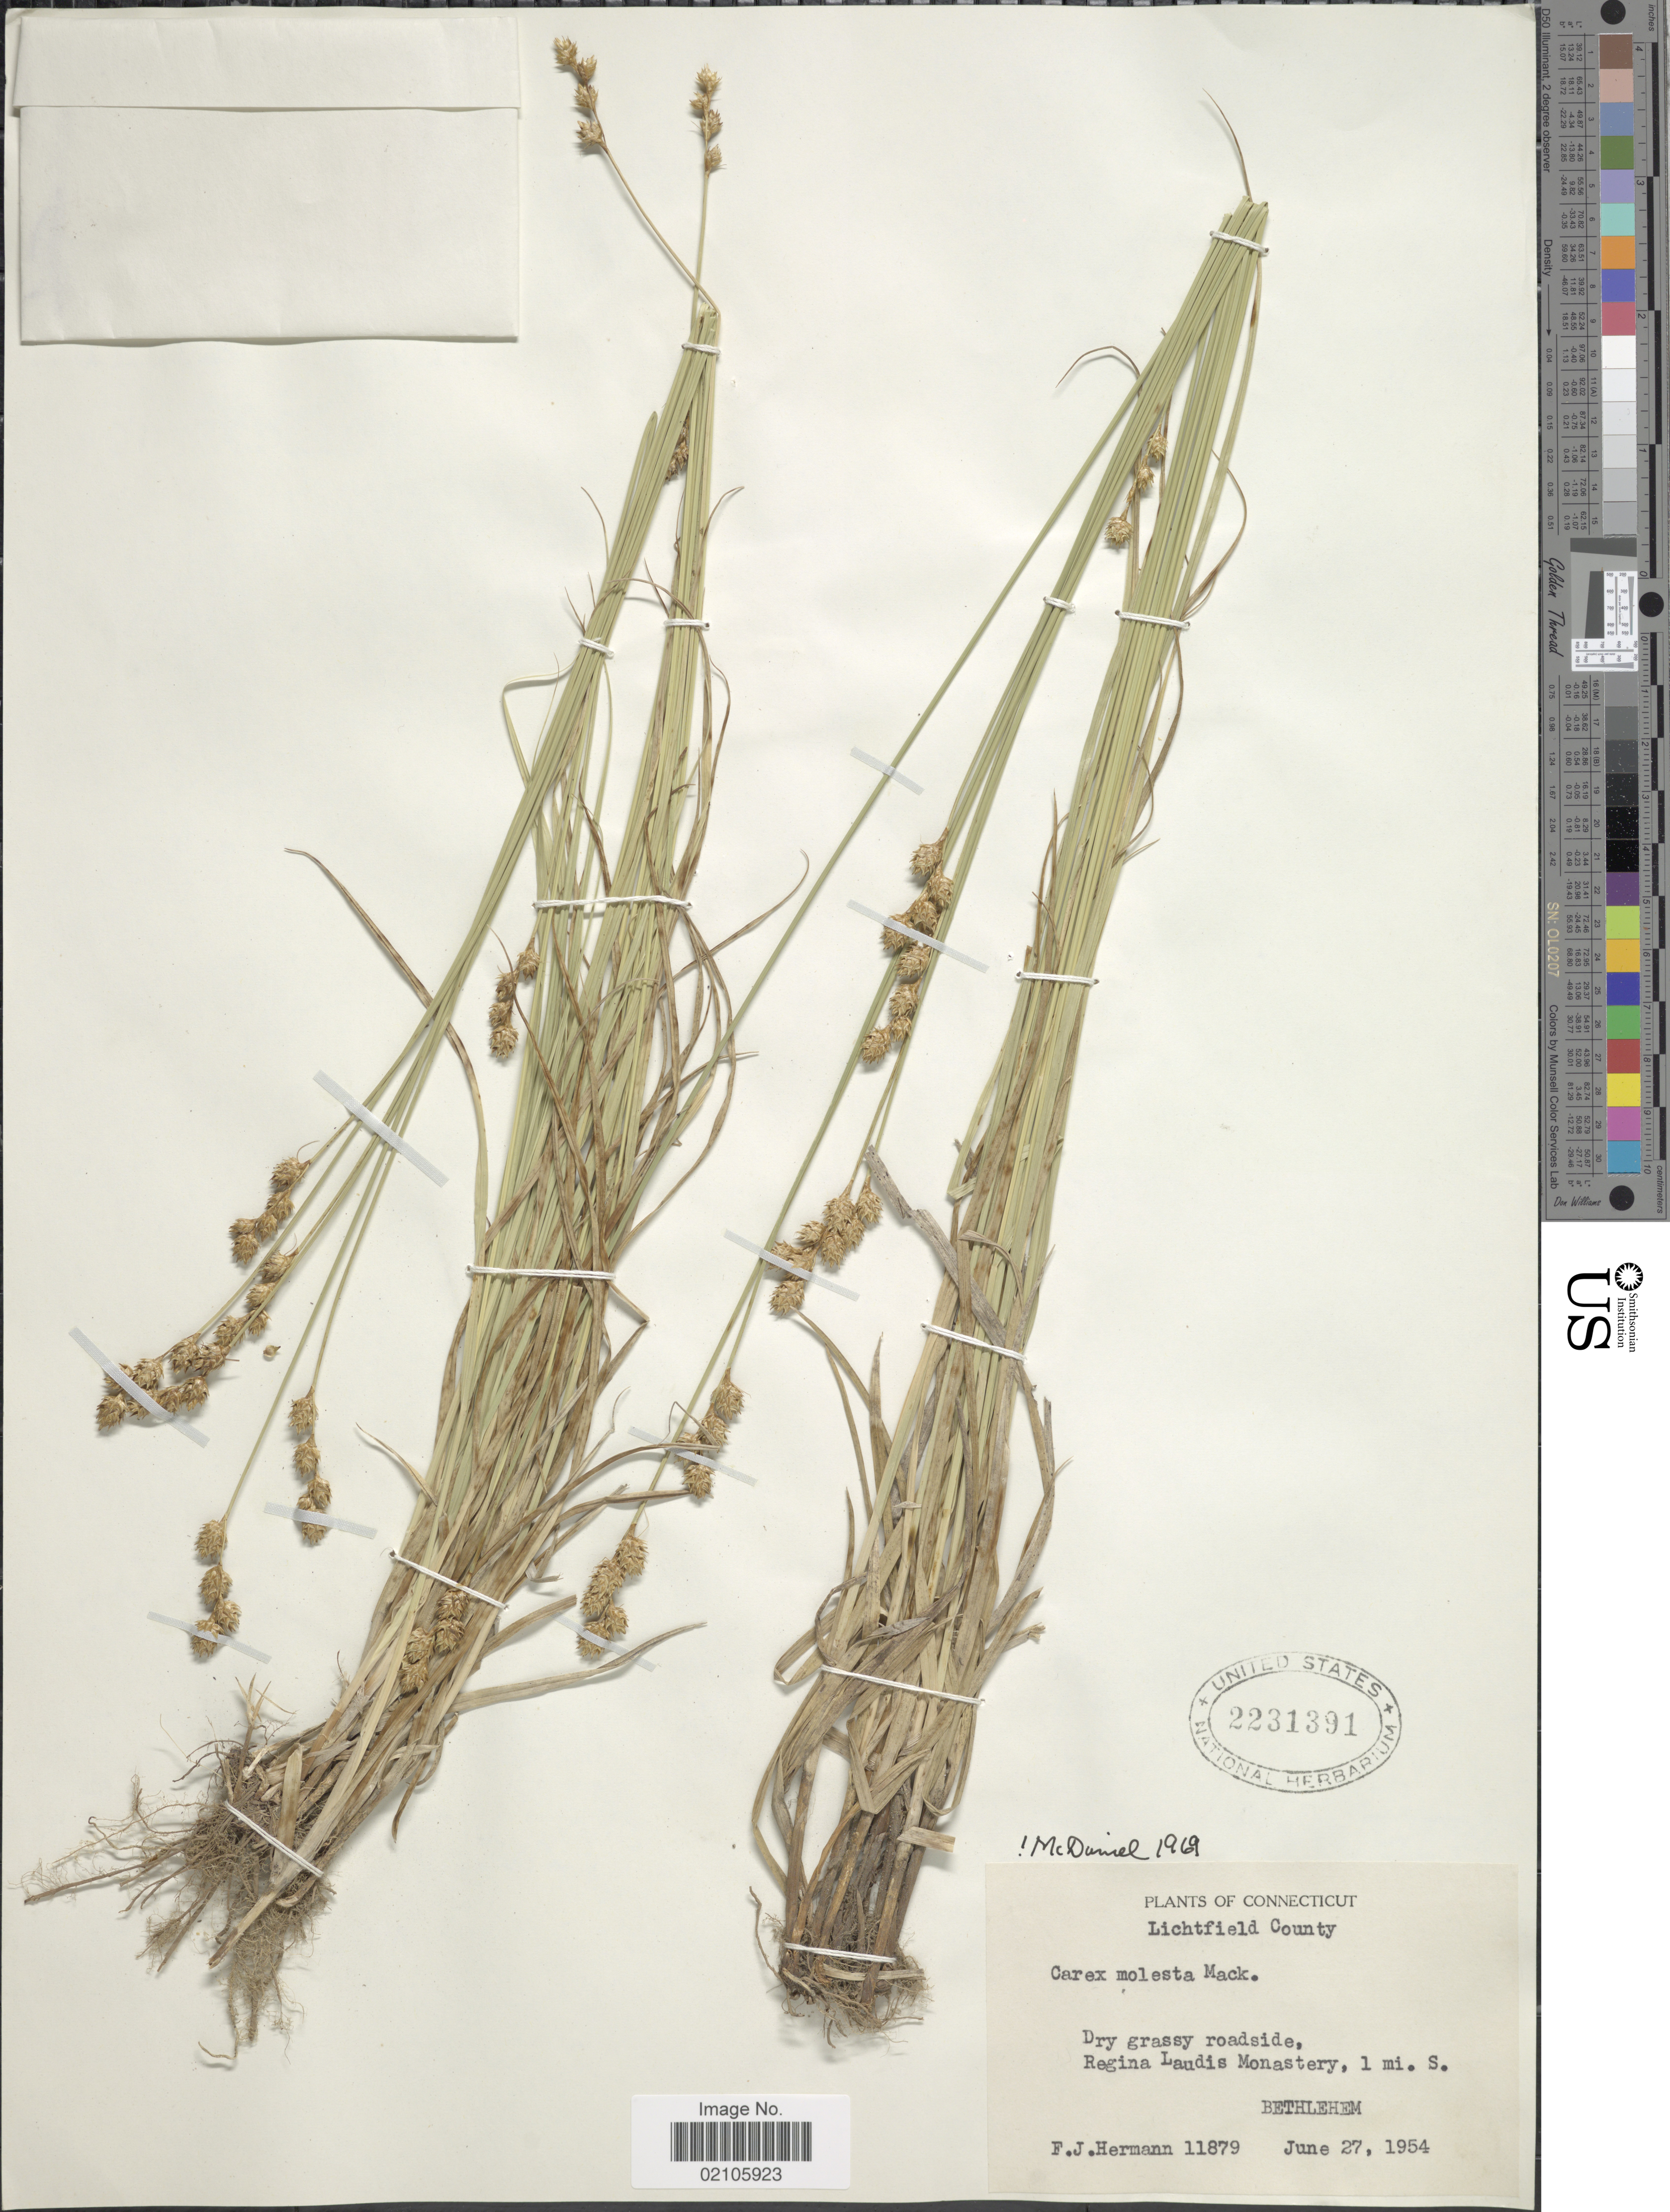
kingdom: Plantae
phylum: Tracheophyta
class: Liliopsida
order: Poales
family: Cyperaceae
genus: Carex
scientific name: Carex brevior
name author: (Dewey) Mack. ex Lunell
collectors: F. J. Hermann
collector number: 11879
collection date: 1954-06-27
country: United States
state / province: Connecticut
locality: Lichtfield County. Regina Laudis Monastery, 1 mi. S Bethlehem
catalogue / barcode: US 2231391